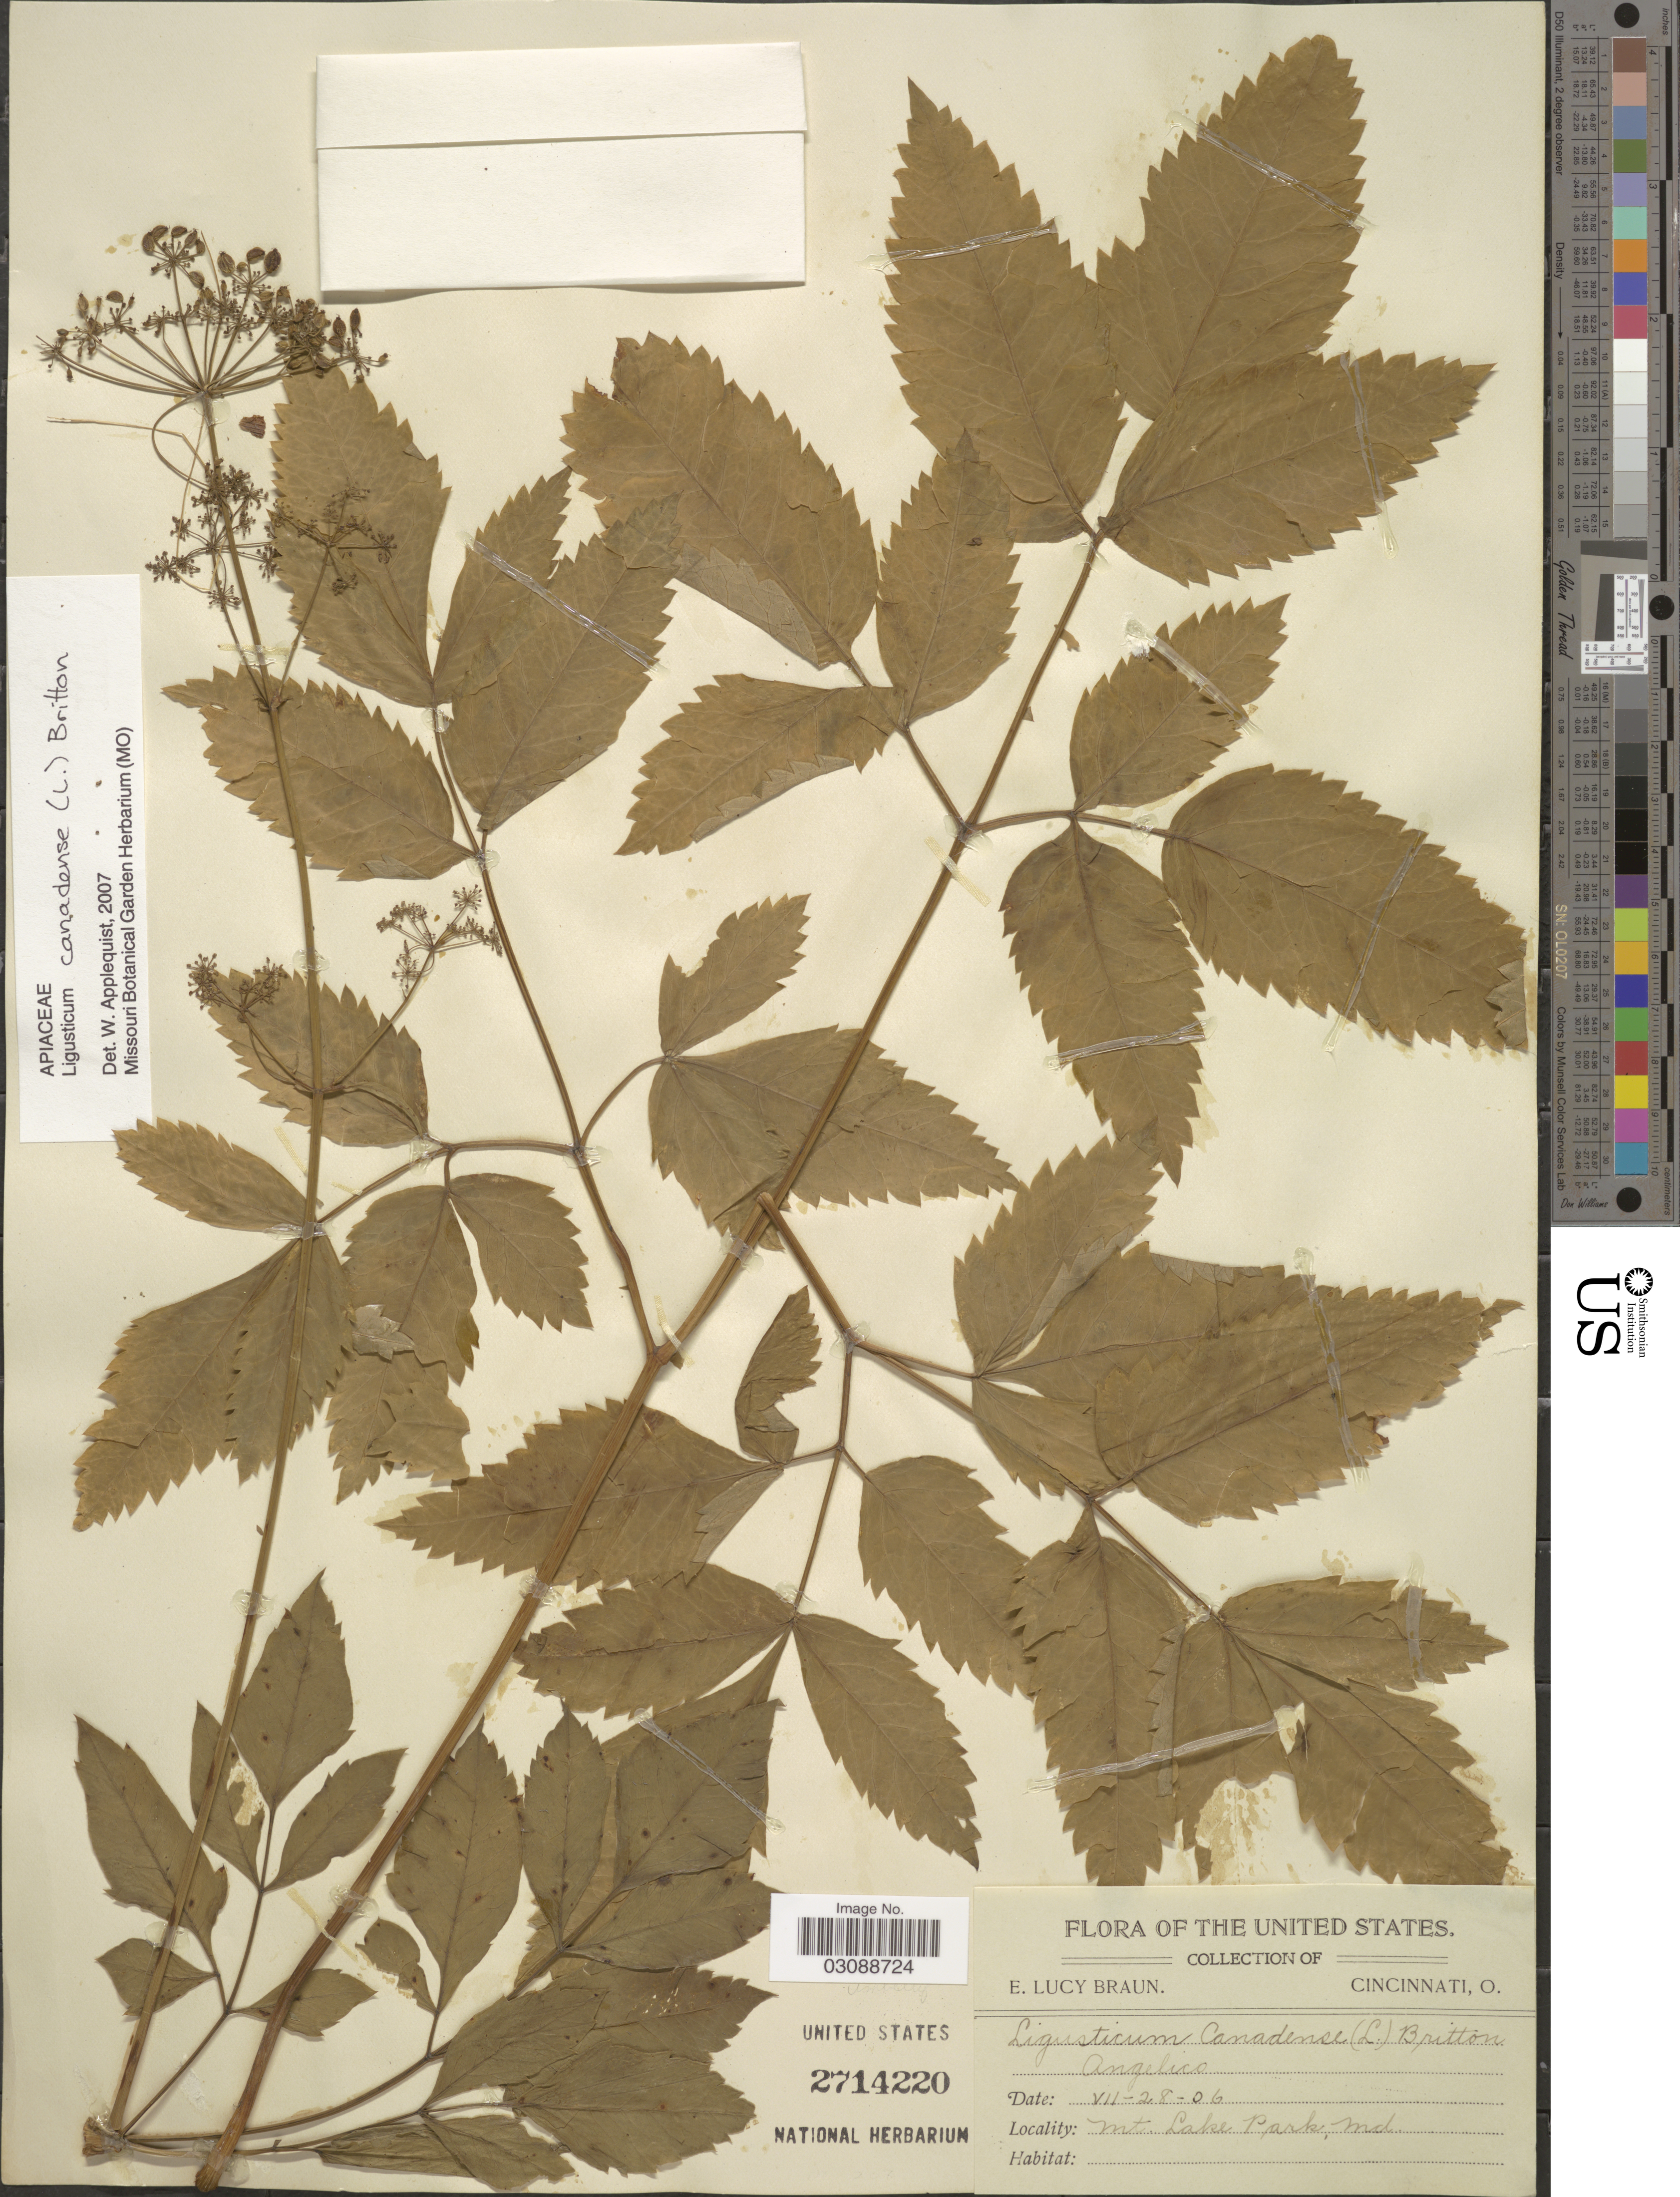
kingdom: Plantae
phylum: Tracheophyta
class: Magnoliopsida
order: Apiales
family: Apiaceae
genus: Ligusticum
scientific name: Ligusticum canadense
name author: (L.) Britton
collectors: E. L. Braun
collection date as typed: Transcribed d/m/y: 28/7/6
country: United States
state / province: Maryland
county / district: Garrett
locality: Mt. Lake Park.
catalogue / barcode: US 2714220